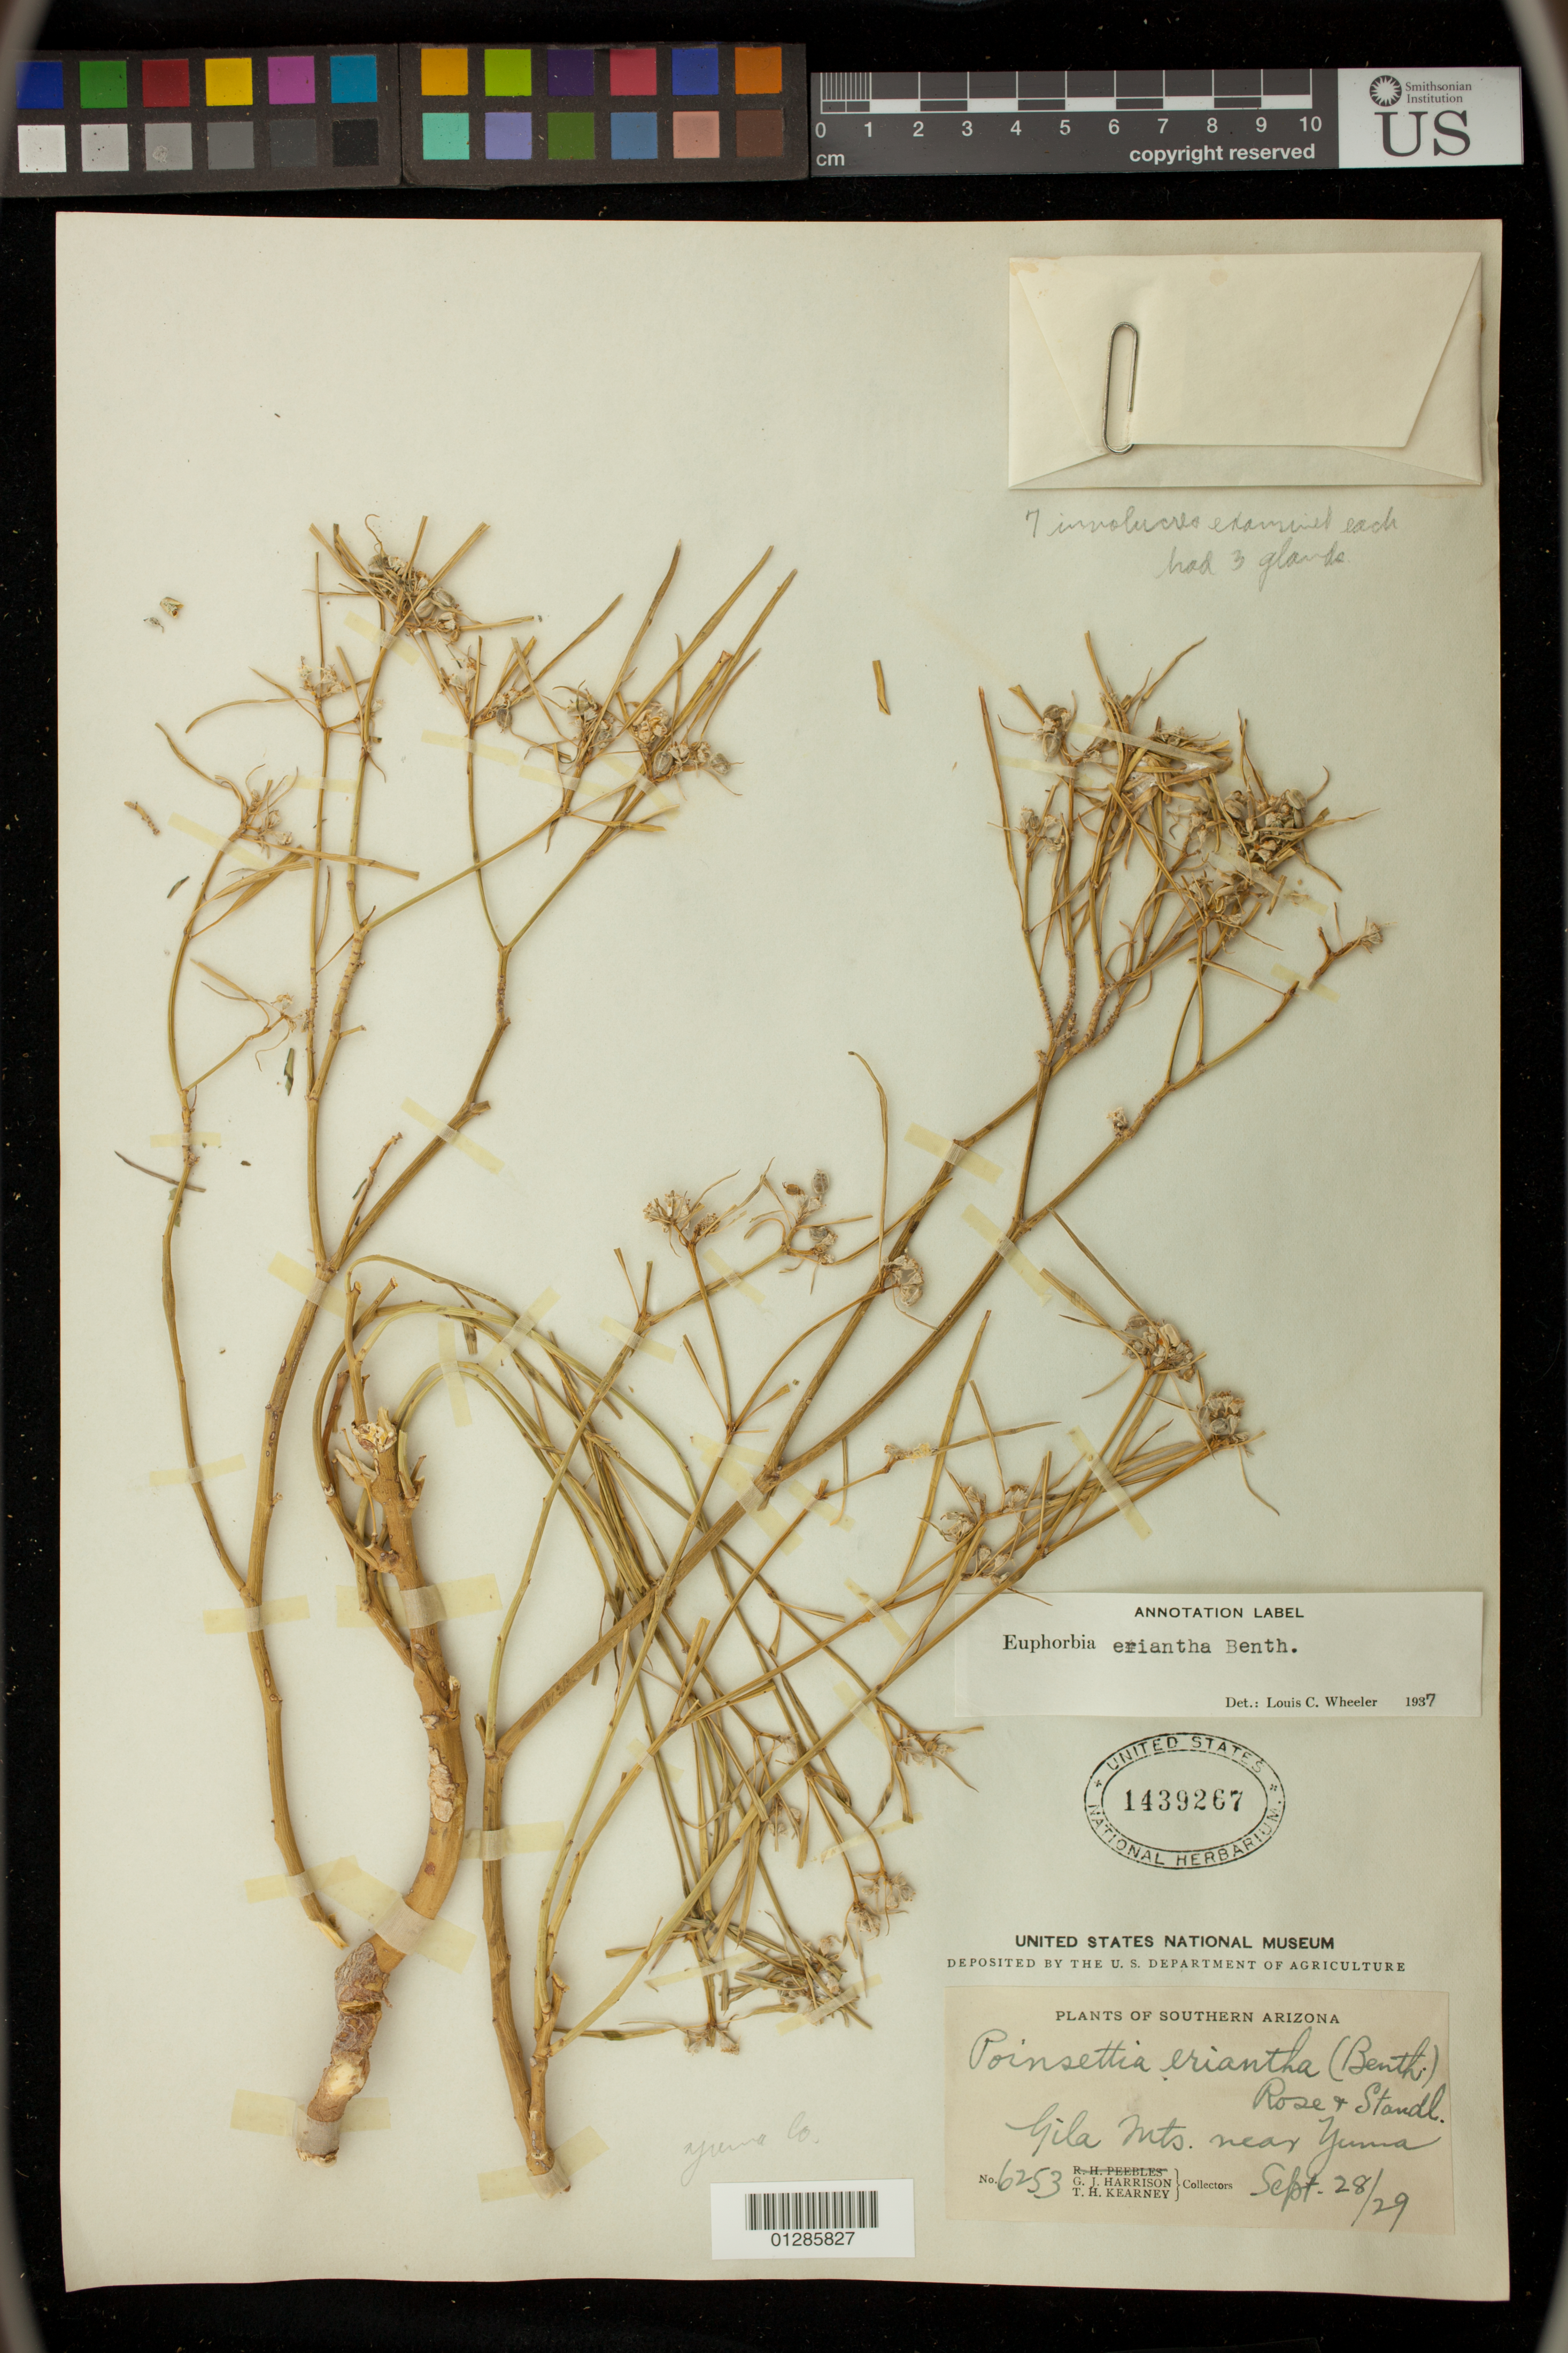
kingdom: Plantae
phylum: Tracheophyta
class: Magnoliopsida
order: Malpighiales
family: Euphorbiaceae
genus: Euphorbia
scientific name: Euphorbia eriantha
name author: Benth.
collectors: G. J. Harrison & T. H. Kearney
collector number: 6253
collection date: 1929-09-28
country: United States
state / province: Arizona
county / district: Gila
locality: Gila Mts. near Yuma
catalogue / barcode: US 1439267